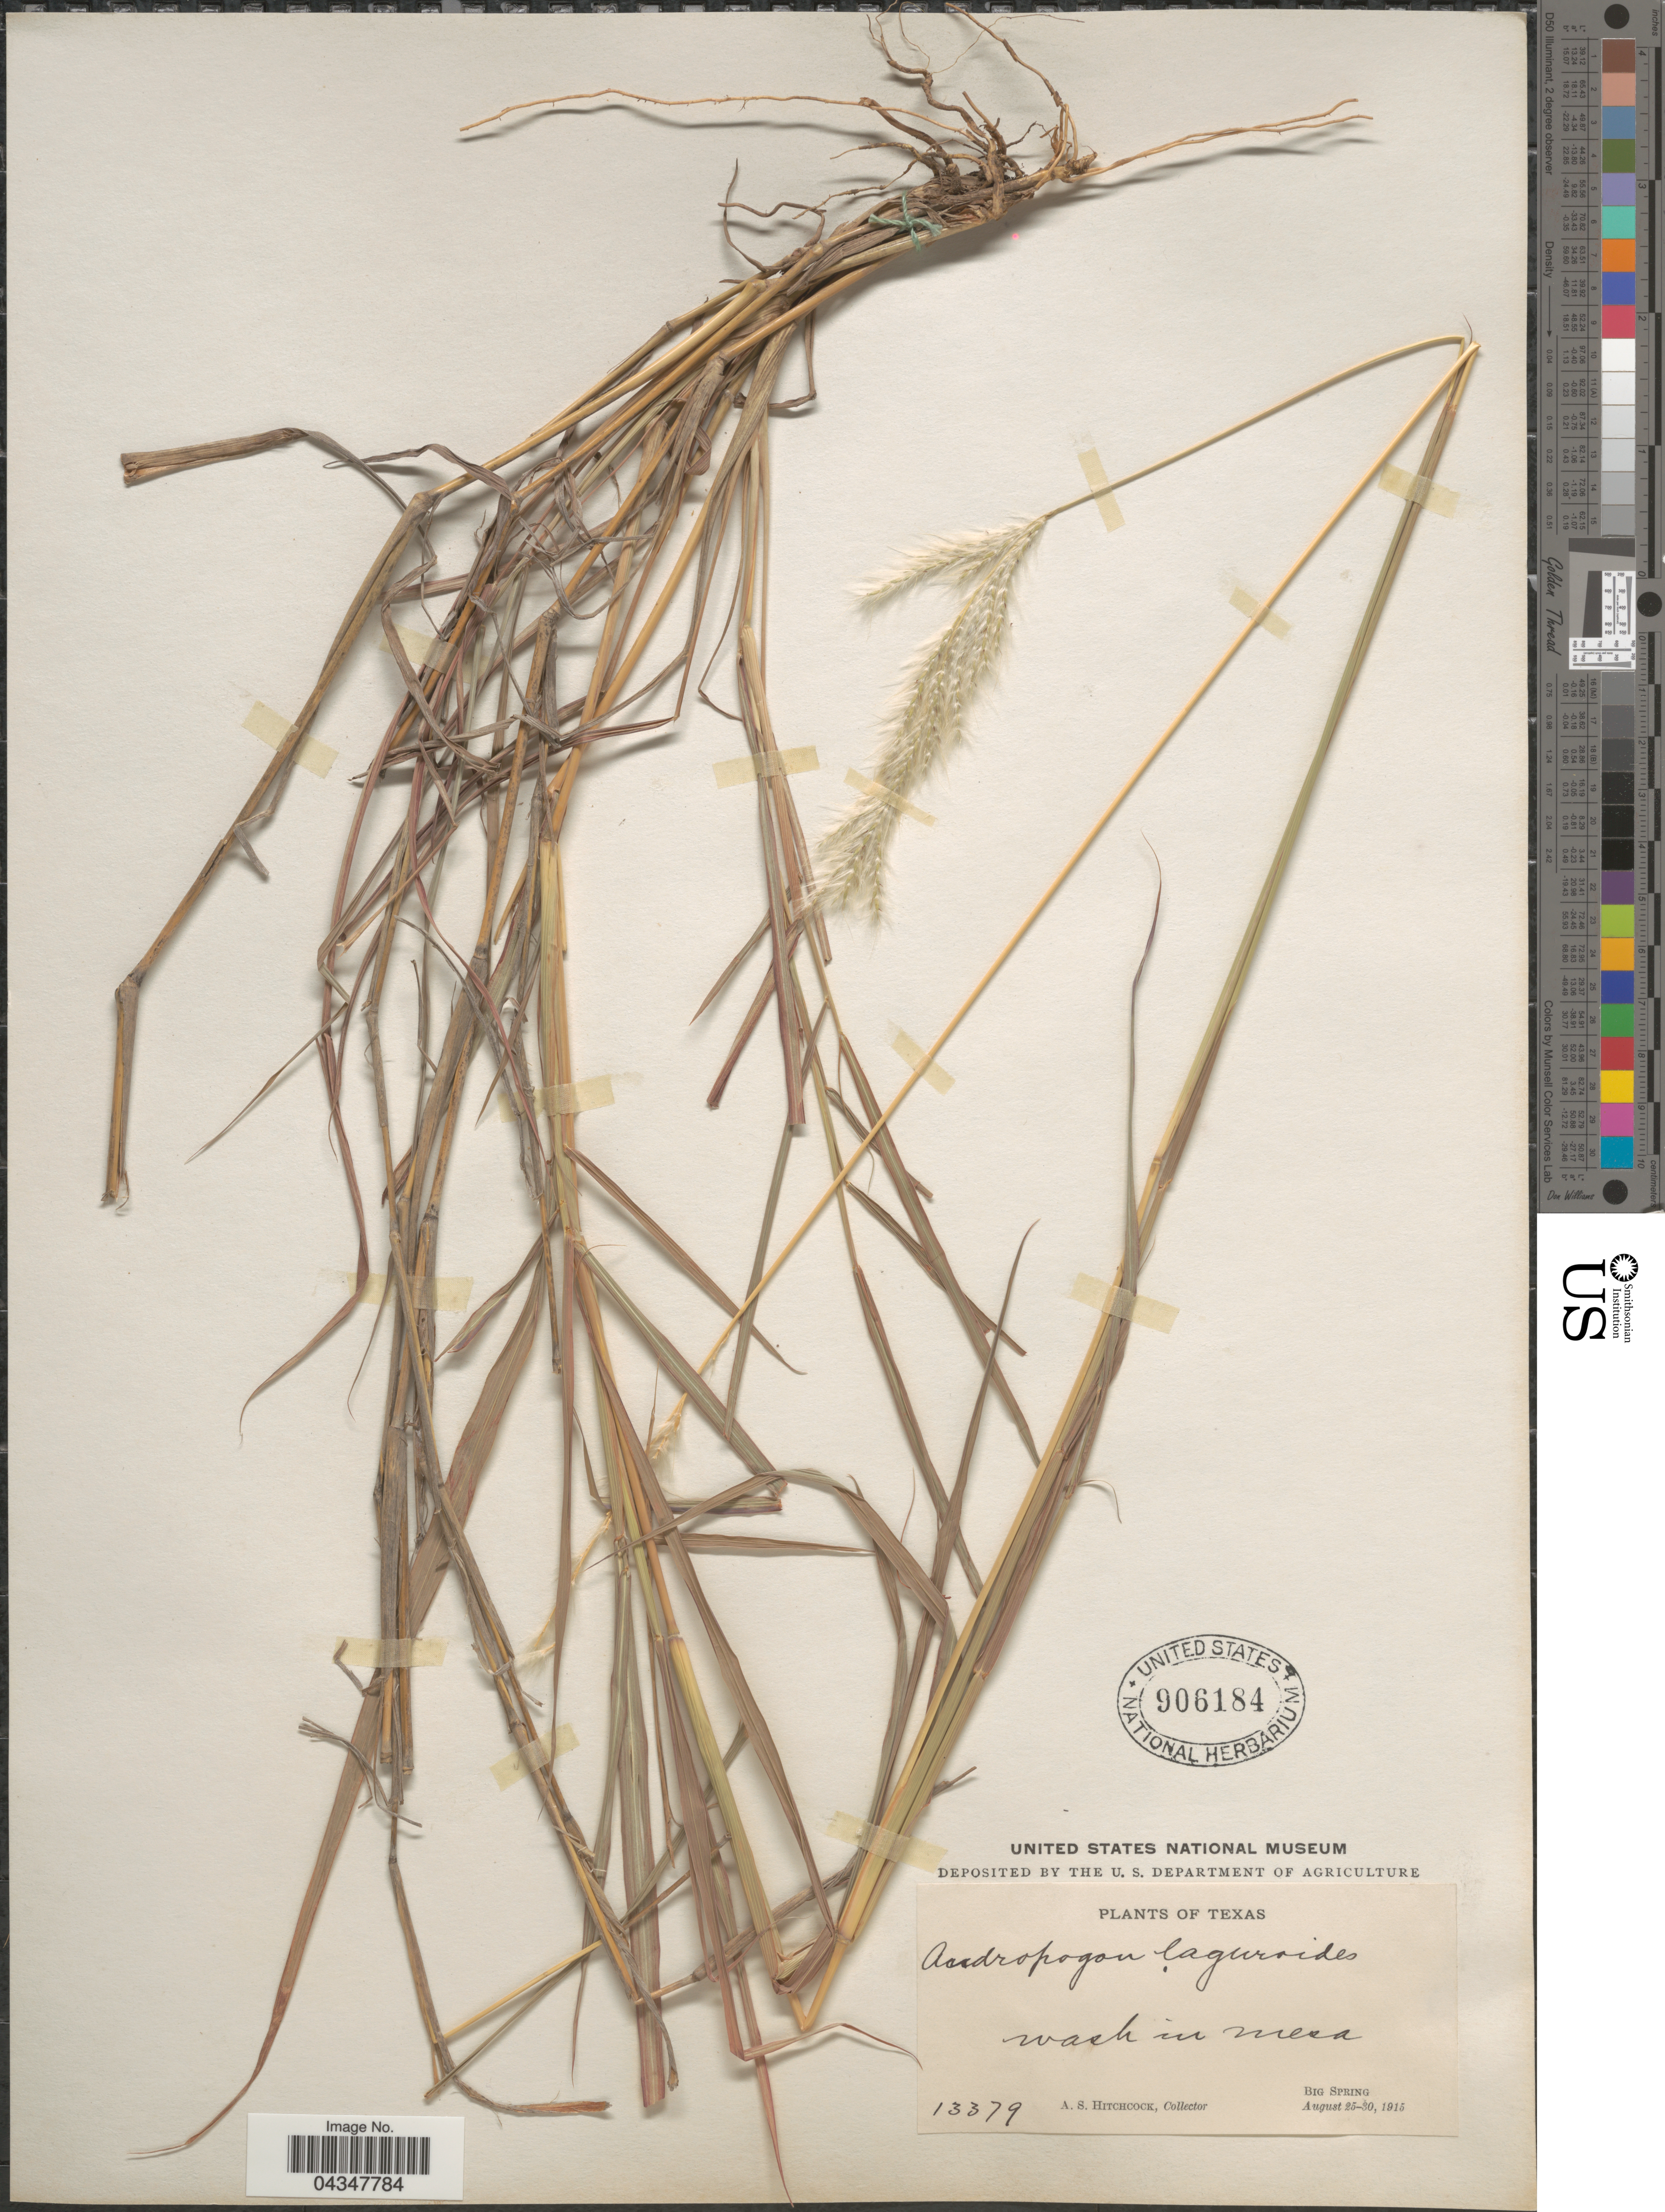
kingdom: Plantae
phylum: Tracheophyta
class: Liliopsida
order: Poales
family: Poaceae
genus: Bothriochloa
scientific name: Bothriochloa saccharoides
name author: (Sw.) Rydb.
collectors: A. S. Hitchcock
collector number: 13379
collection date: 1915-08-25/1915-08-30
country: United States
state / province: Texas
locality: Wash in mesa. Big Spring.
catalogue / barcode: US 906184